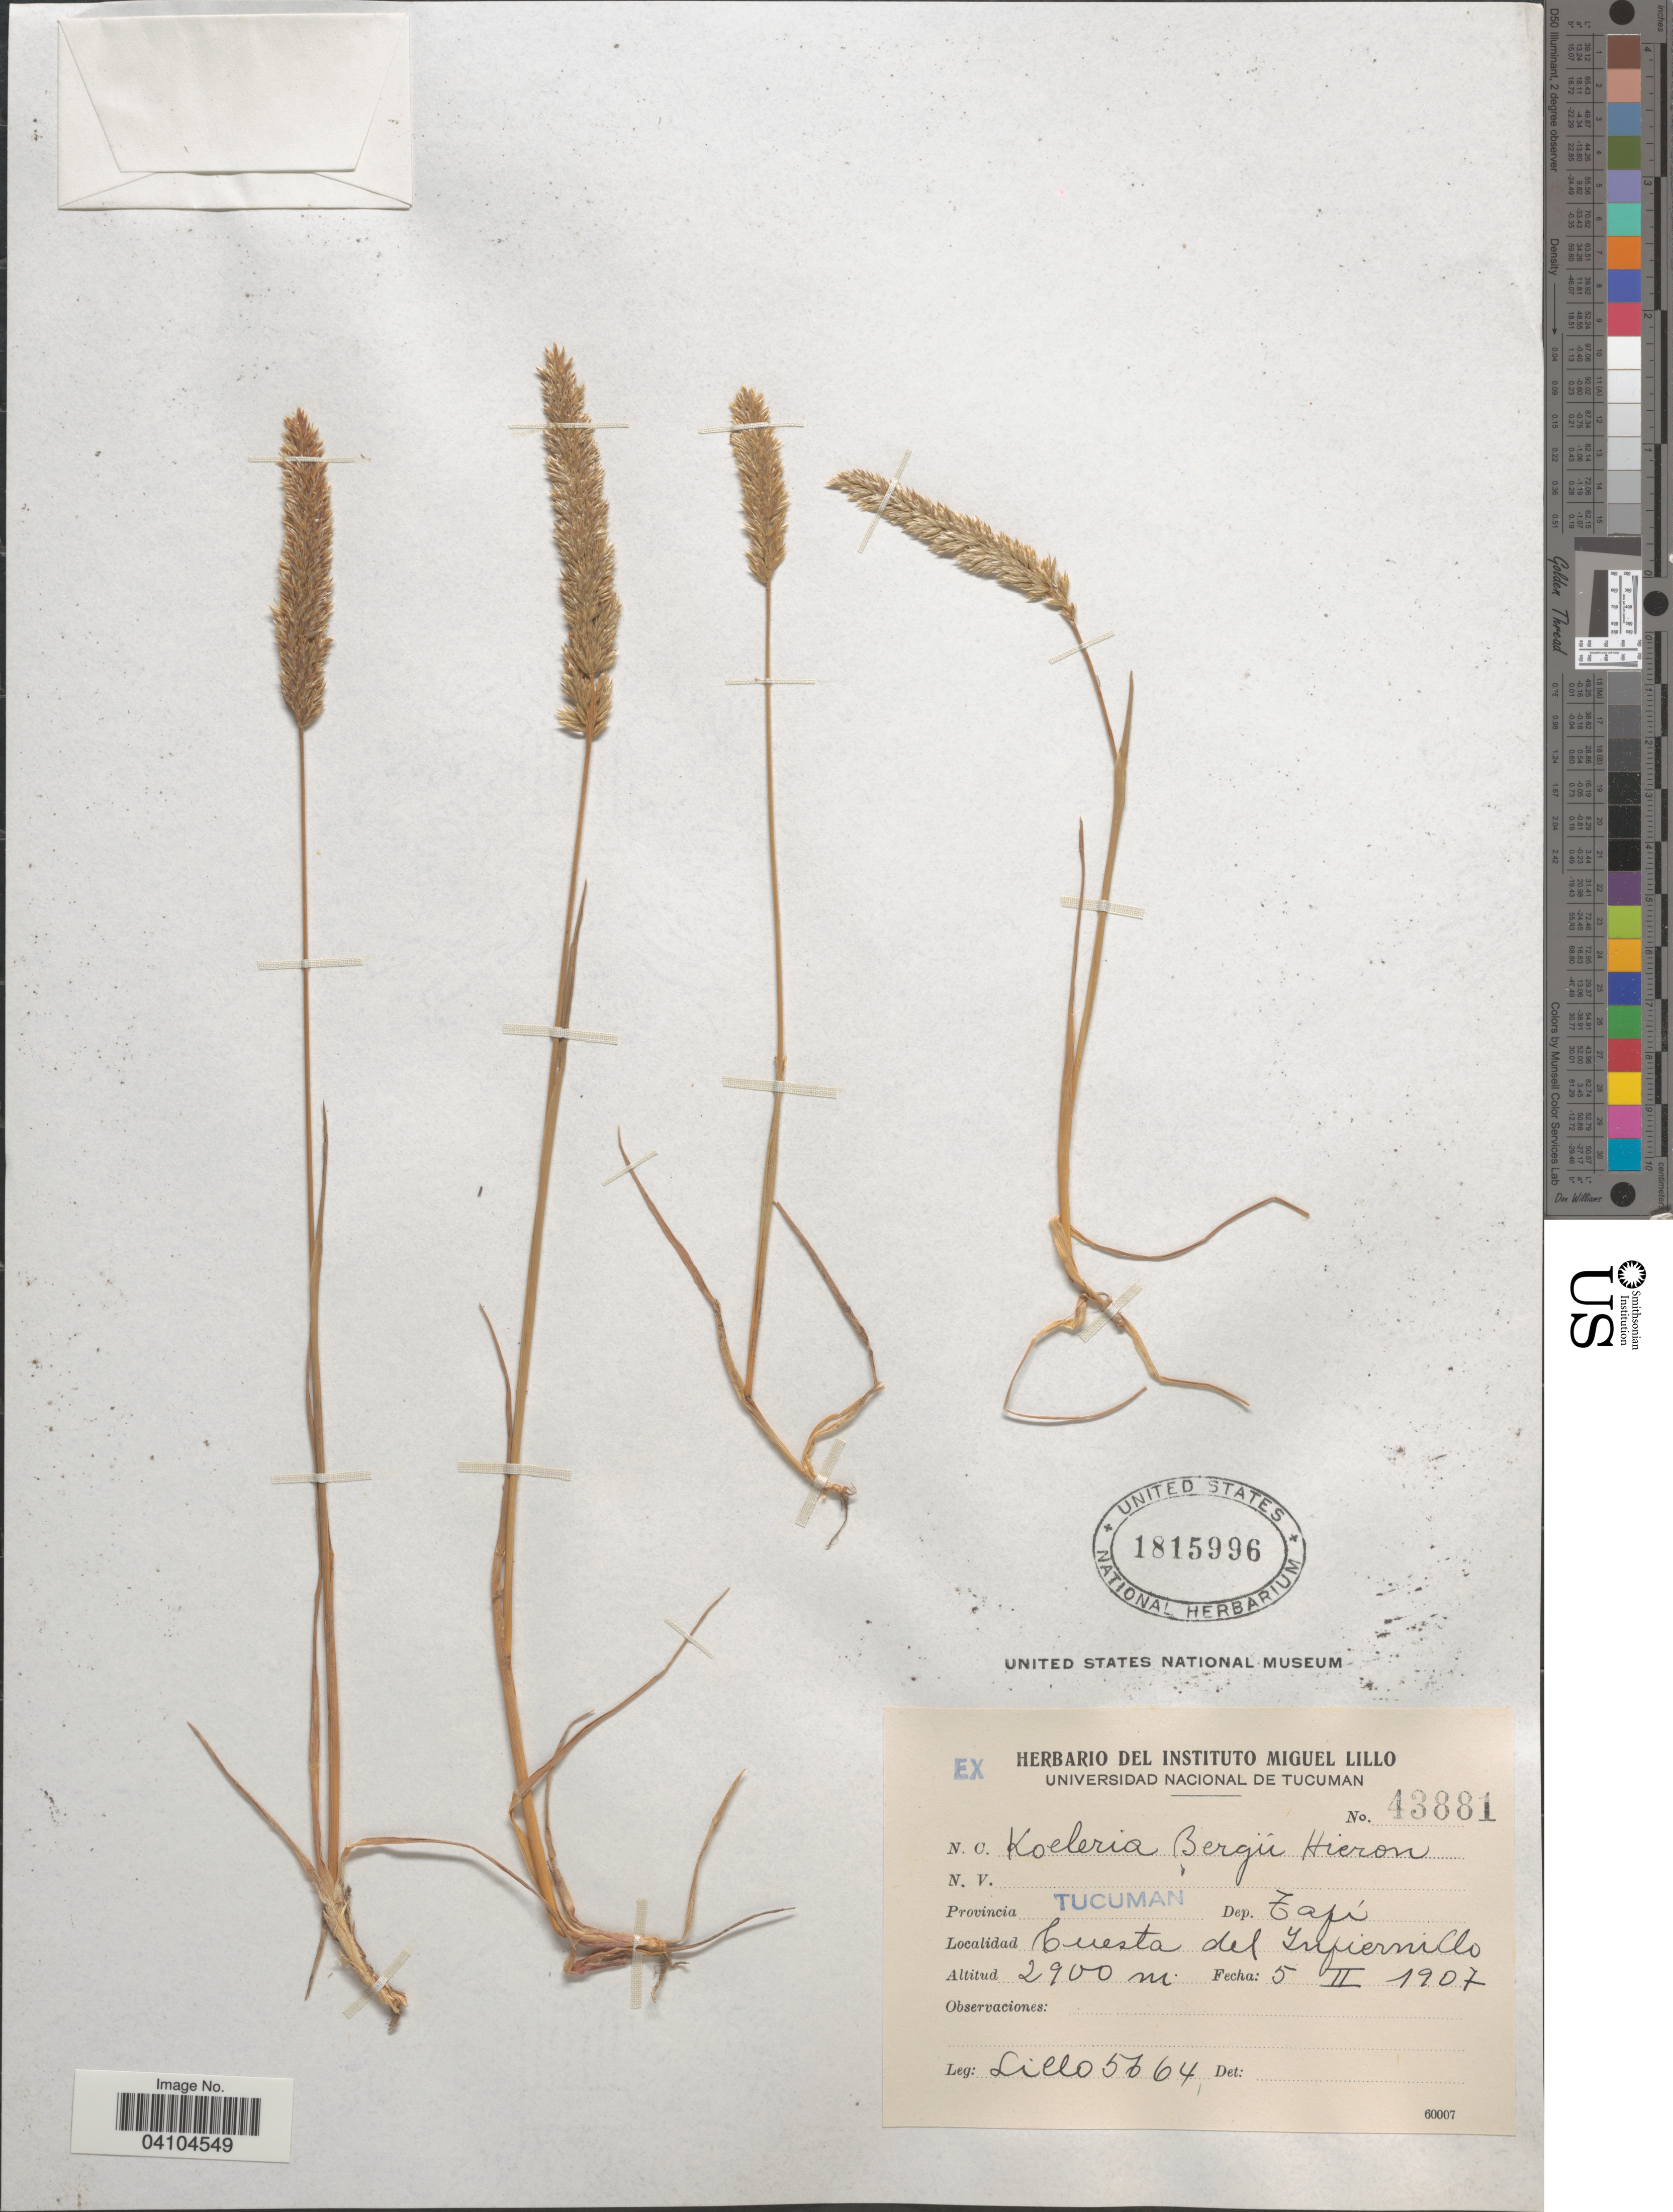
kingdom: Plantae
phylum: Tracheophyta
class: Liliopsida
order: Poales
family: Poaceae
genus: Koeleria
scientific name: Koeleria kurtzii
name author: Hack. ex Kurtz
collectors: M. Lillo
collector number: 5664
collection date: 1907-02-05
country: Argentina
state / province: Tucuman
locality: Dep. Tafí. Cuesta del Infiernillo.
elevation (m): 2900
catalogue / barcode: US 1815996